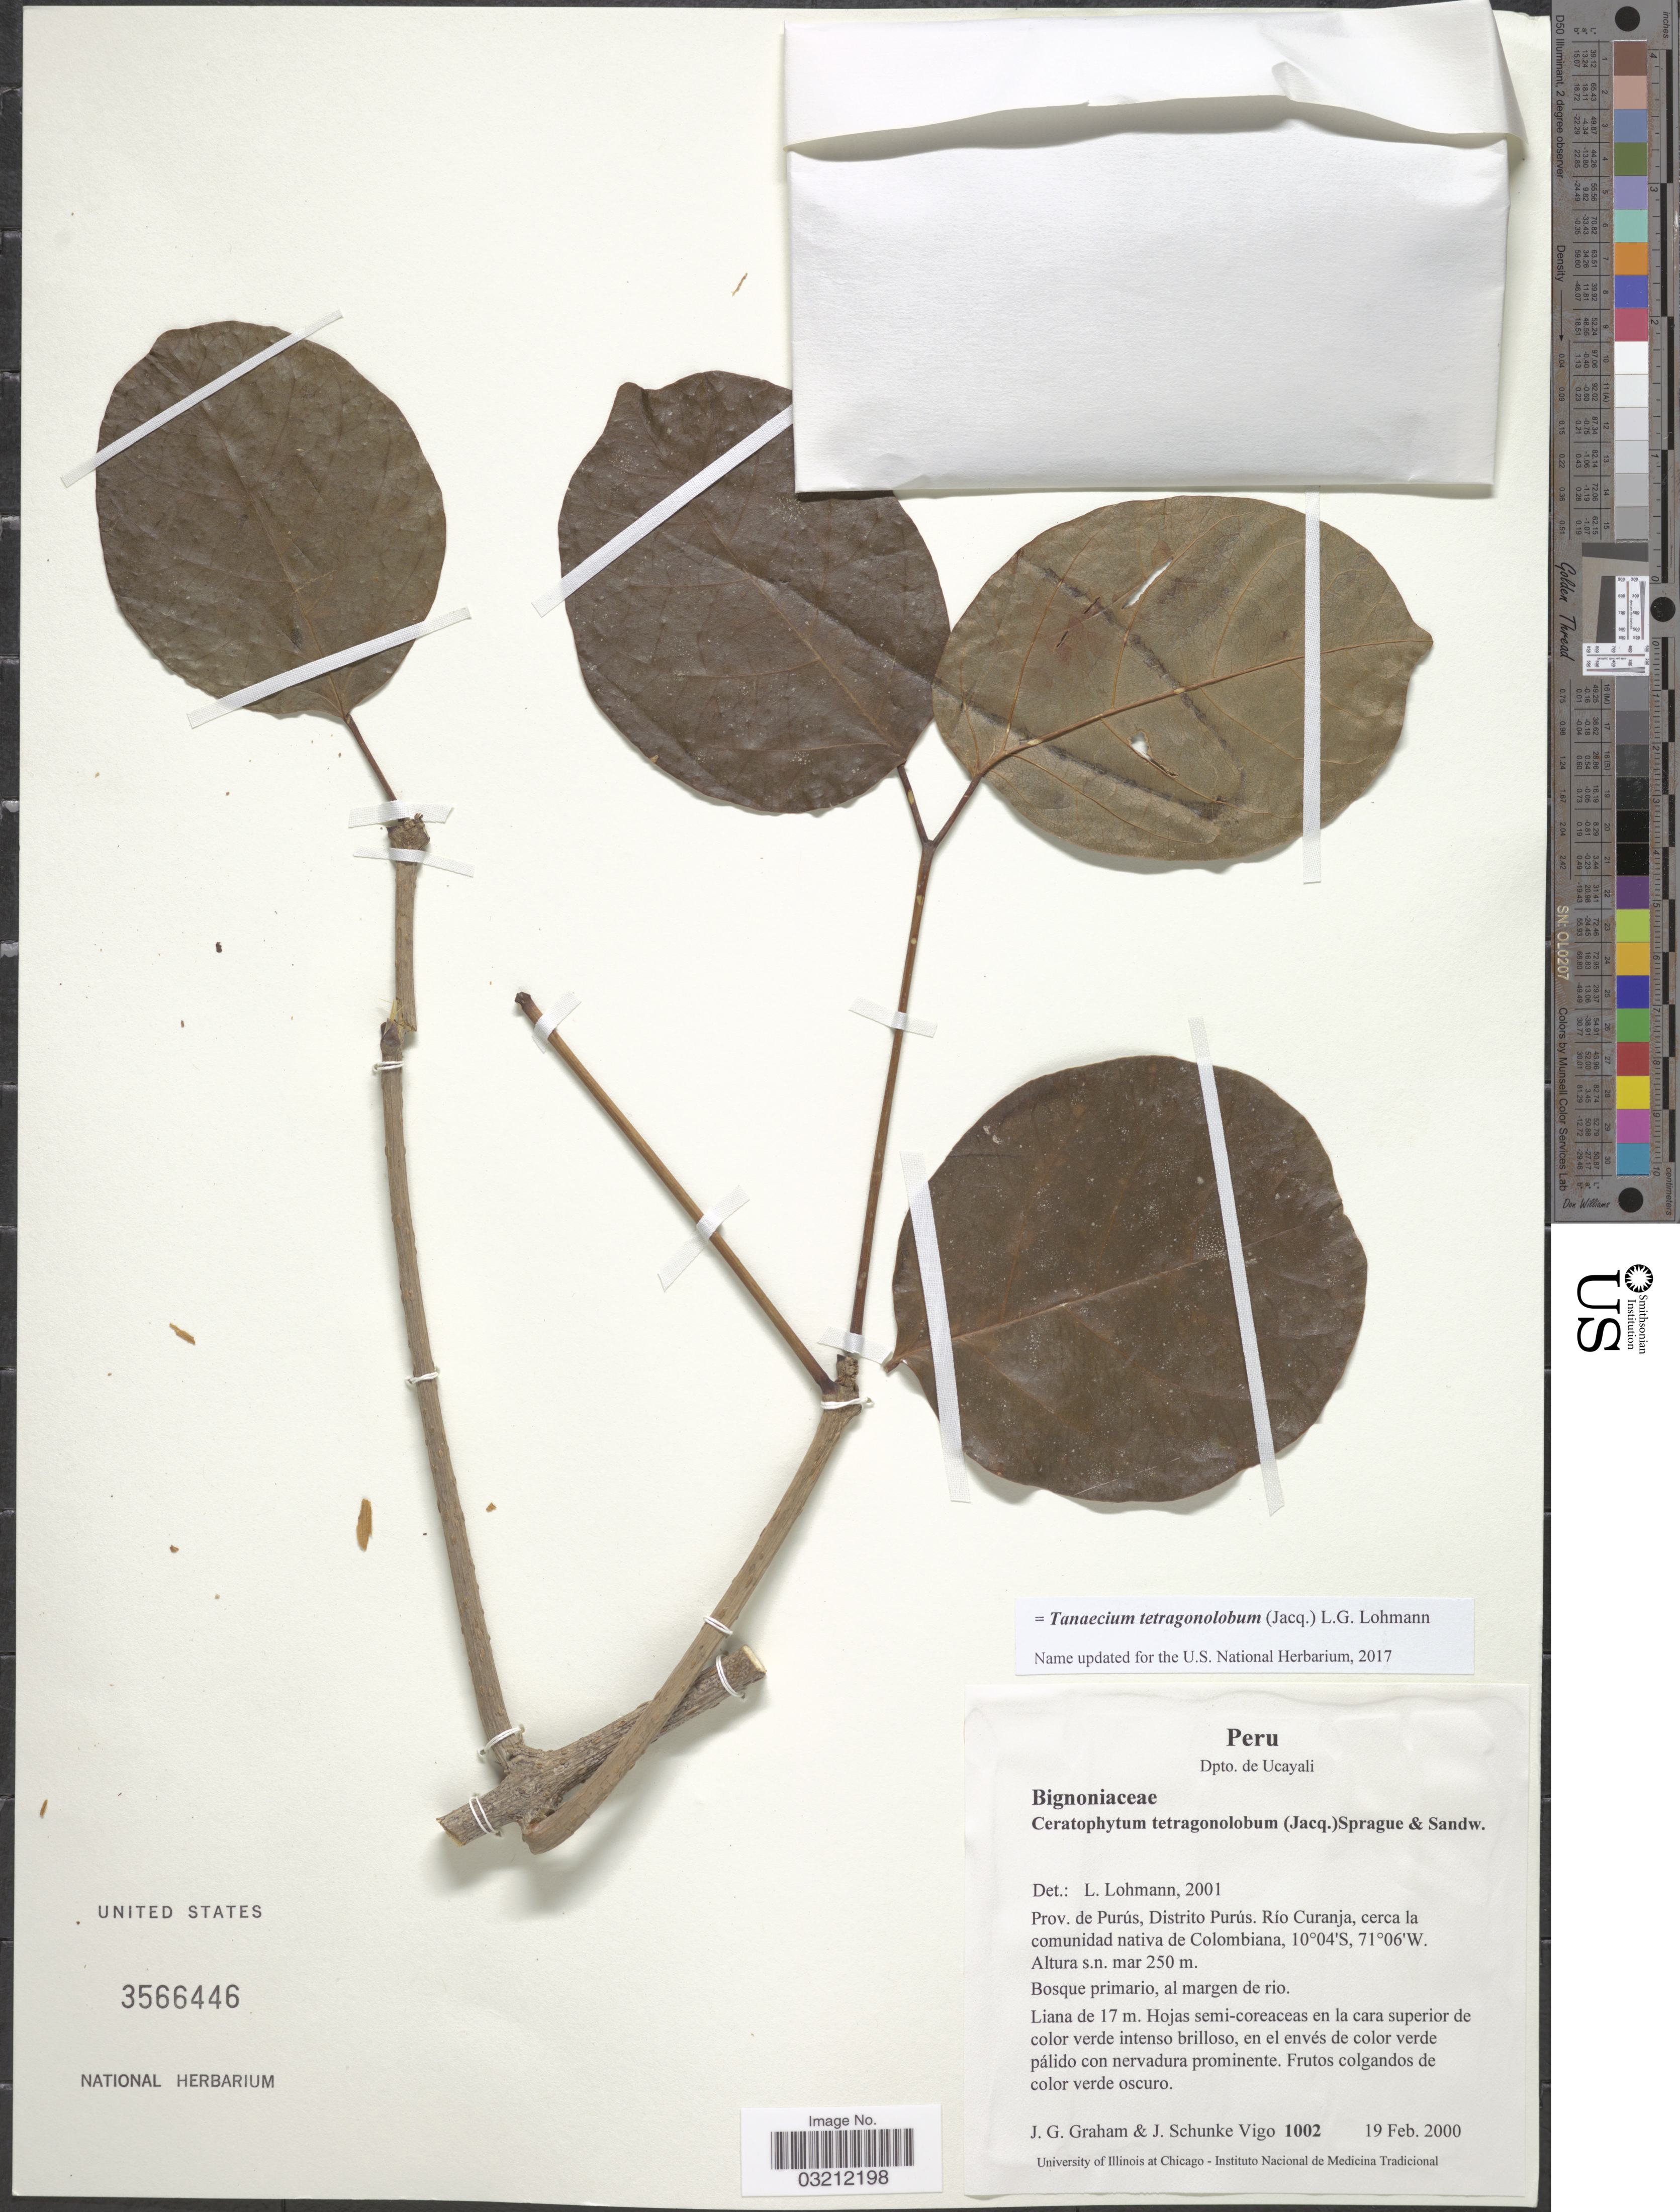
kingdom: Plantae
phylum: Tracheophyta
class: Magnoliopsida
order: Lamiales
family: Bignoniaceae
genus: Tanaecium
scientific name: Tanaecium tetragonolobum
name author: (Jacq.) L.G. Lohmann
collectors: J. Graham & J. Schunke Vigo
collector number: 1002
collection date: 2000-02-19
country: Peru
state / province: Ucayali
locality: Prov. de Purús, Distrito Purús, Río Curanja, cerca la comunidad nativa de Colombiana.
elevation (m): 250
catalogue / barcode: US 3566446